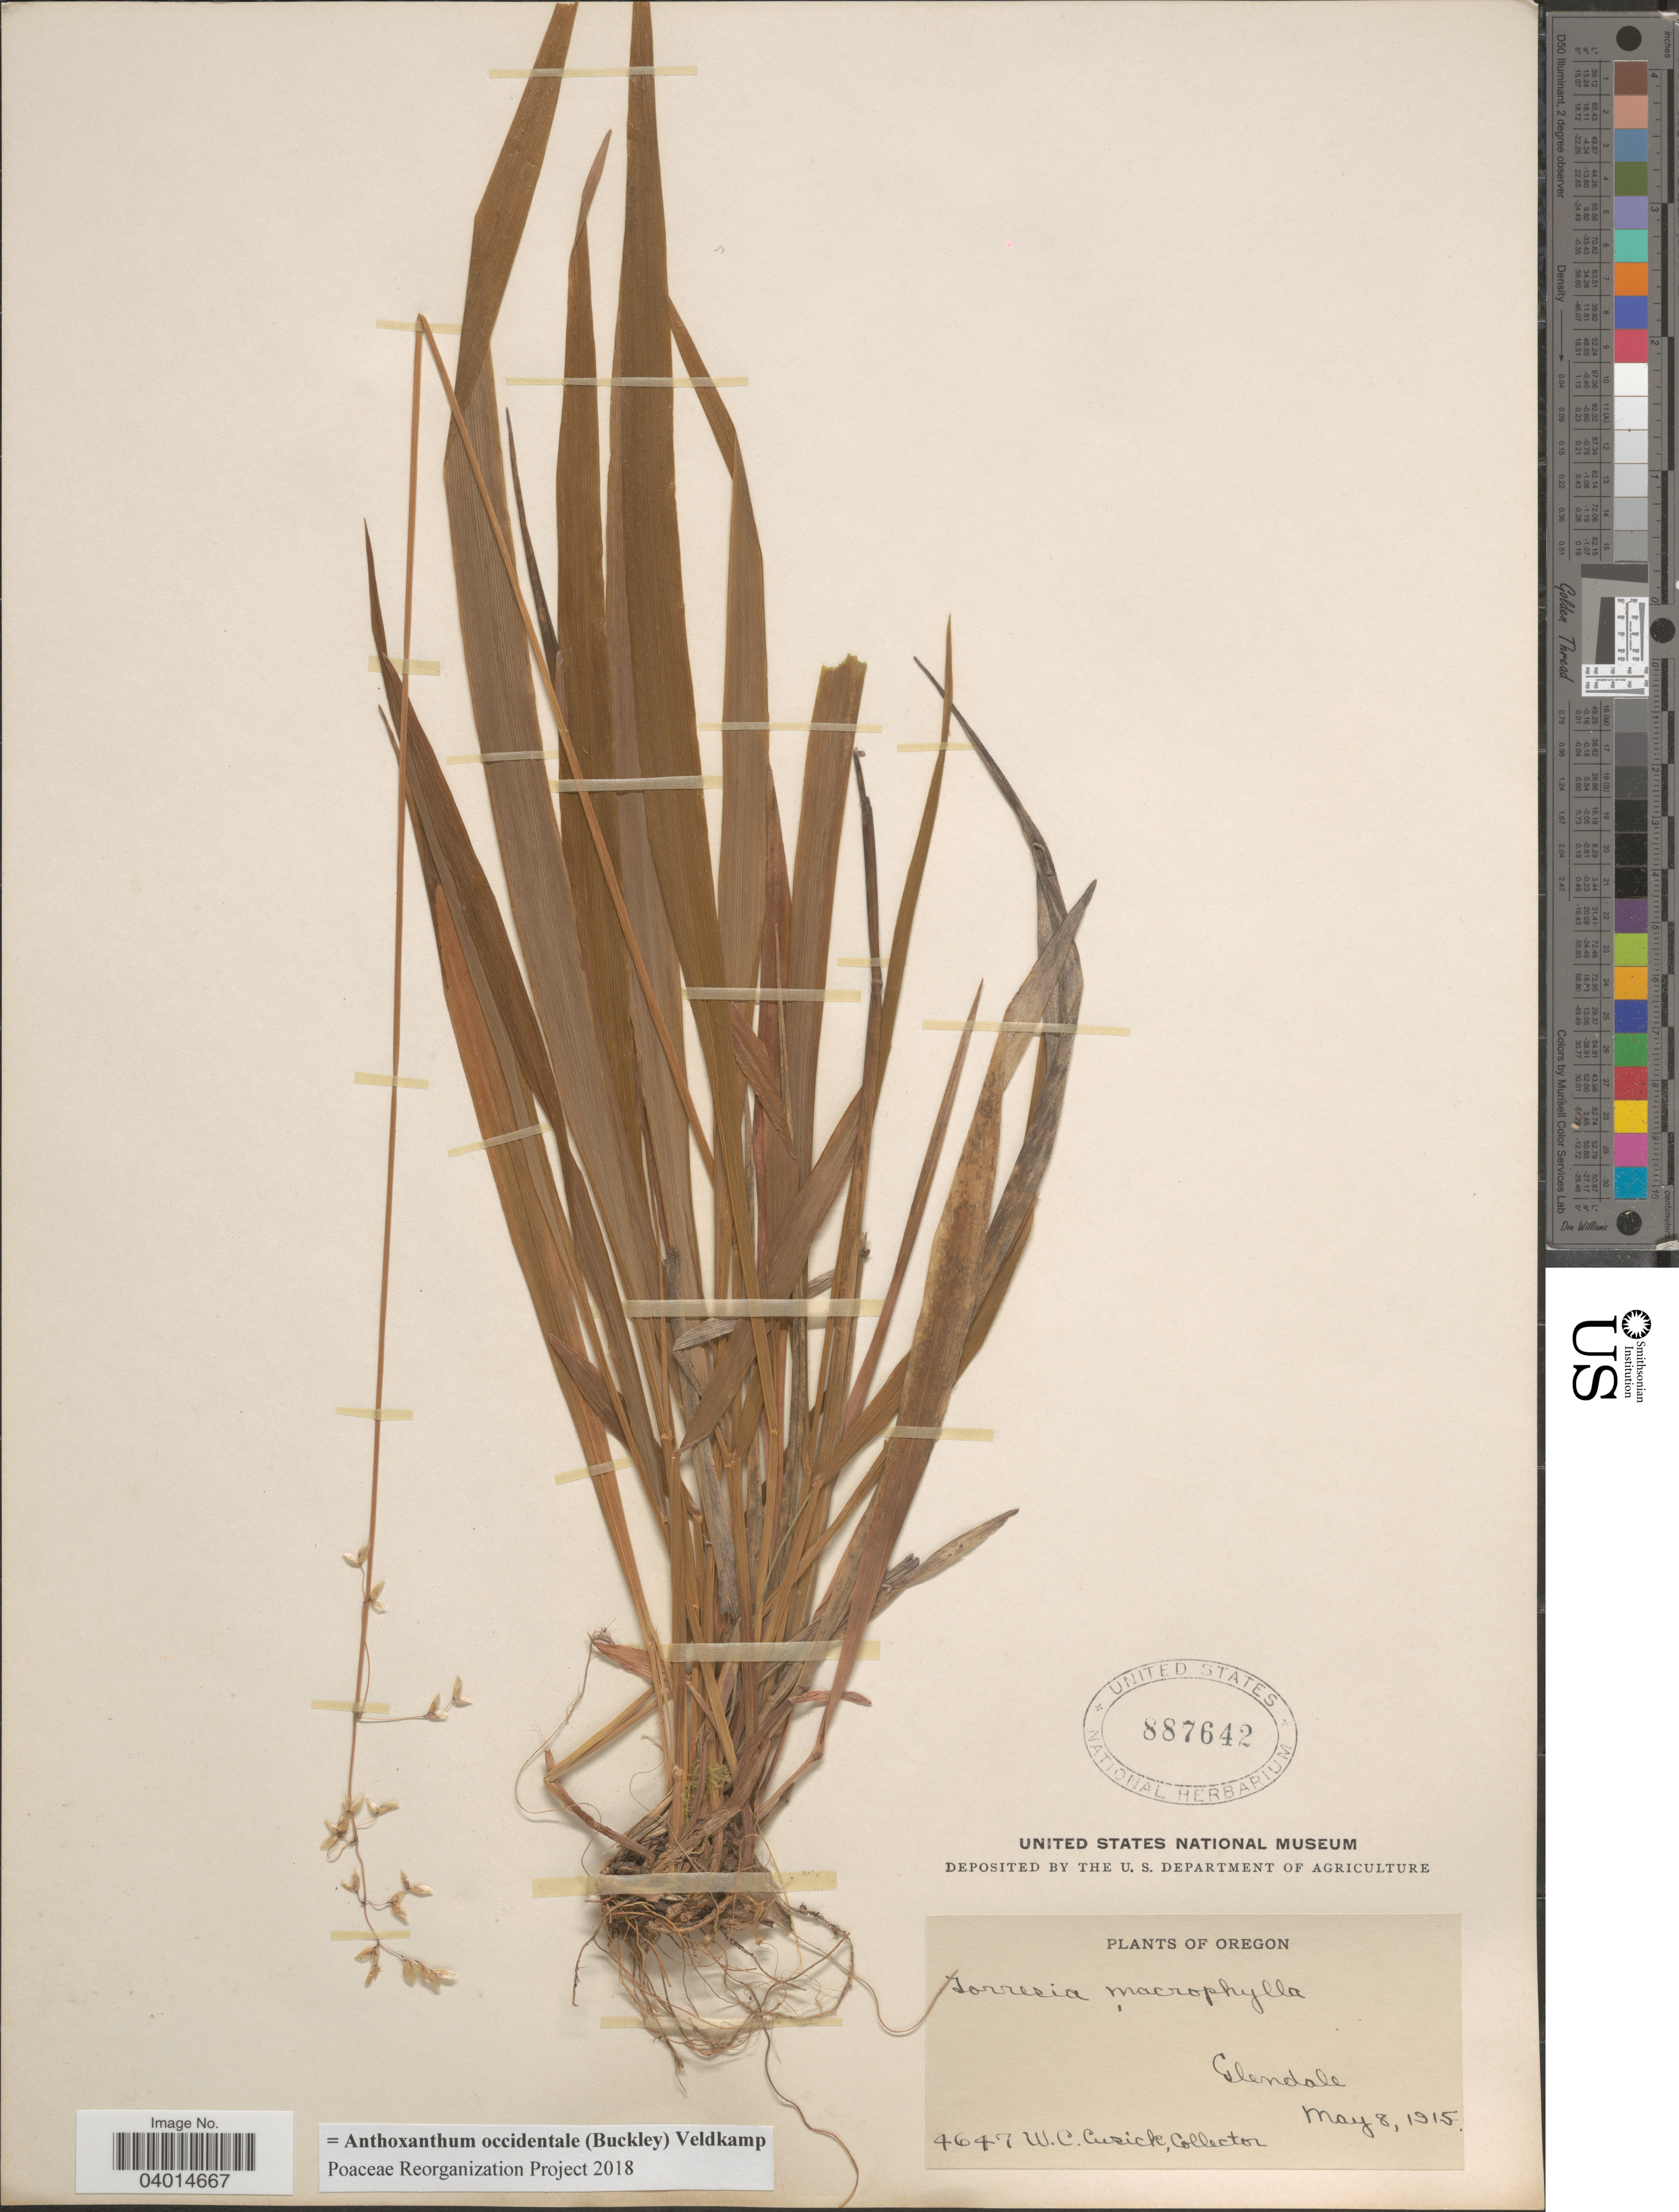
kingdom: Plantae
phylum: Tracheophyta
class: Liliopsida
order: Poales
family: Poaceae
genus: Anthoxanthum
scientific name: Anthoxanthum occidentale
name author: (Buckley) Veldkamp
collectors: W. C. Cusick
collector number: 4647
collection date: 1915-05-08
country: United States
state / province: Oregon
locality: Glendale.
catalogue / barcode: US 887642